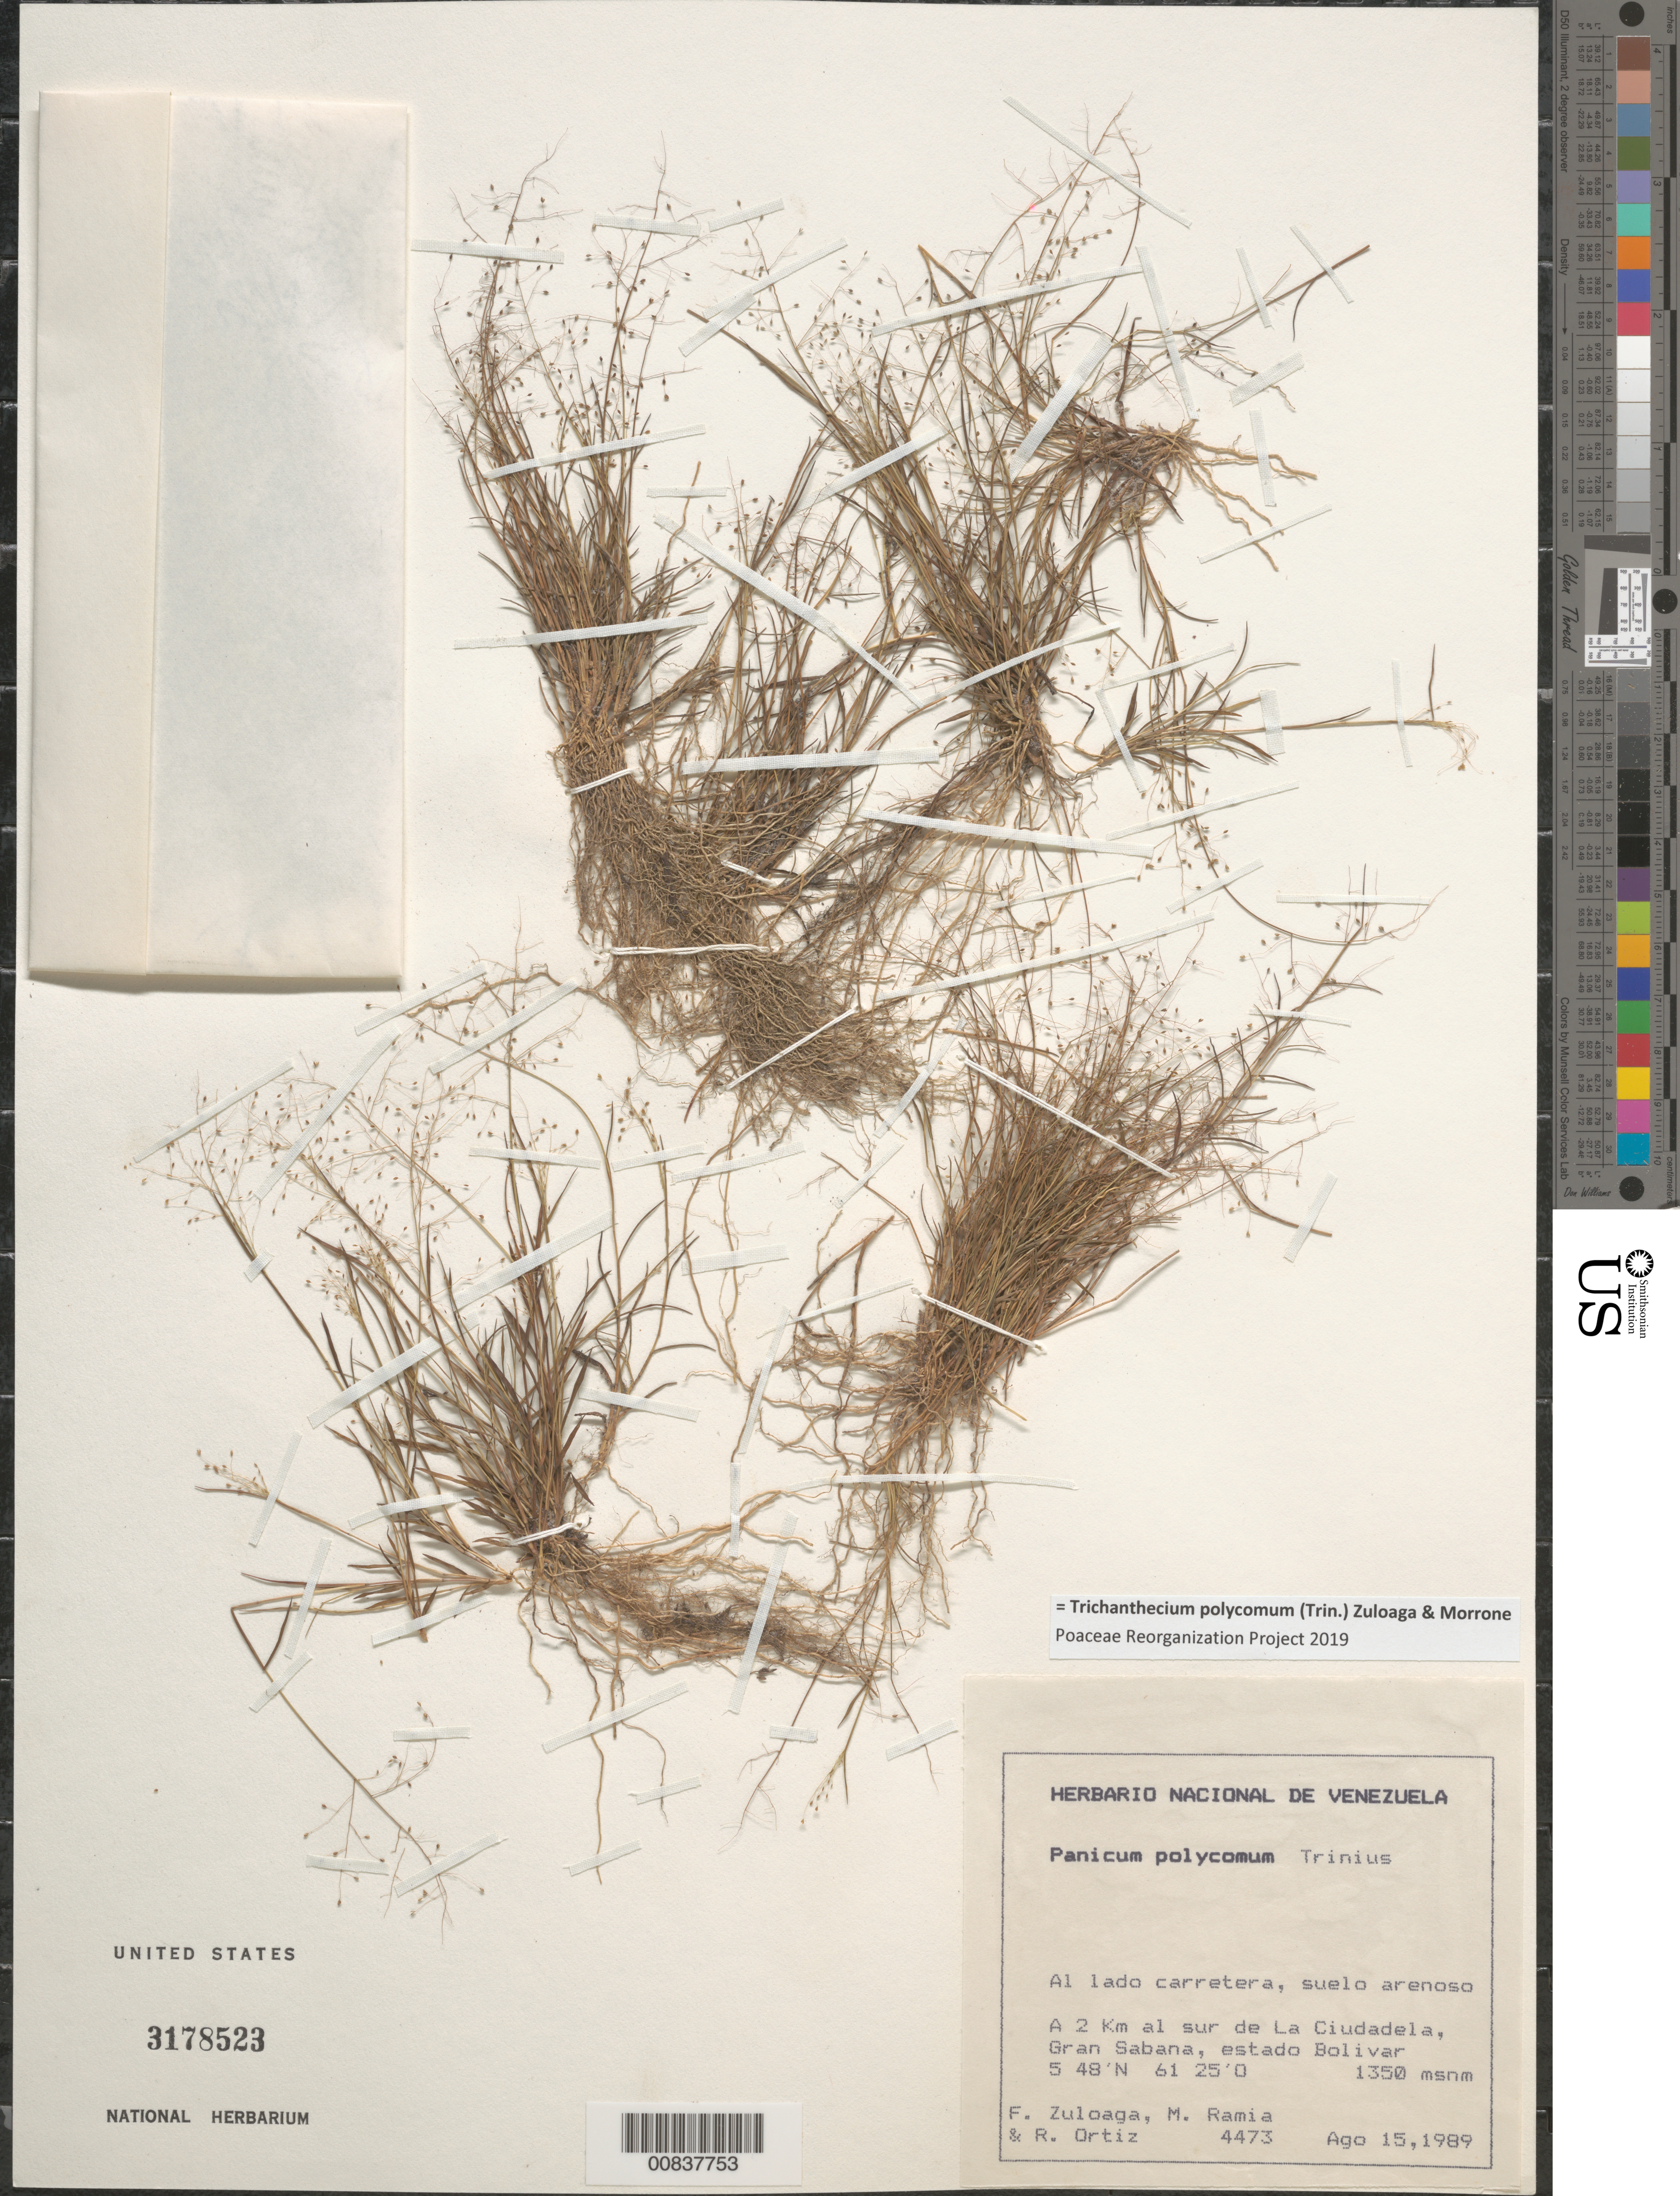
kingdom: Plantae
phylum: Tracheophyta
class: Liliopsida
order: Poales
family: Poaceae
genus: Trichanthecium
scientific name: Trichanthecium polycomum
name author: (Trin.) Zuloaga & Morrone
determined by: Poaceae Reorganization Project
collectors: F. O. Zuloaga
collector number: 4473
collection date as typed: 15-Aug-89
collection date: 1989-08-15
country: Venezuela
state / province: Bolívar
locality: Gran Sabana, 2 km S de La Ciudadela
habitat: Lado carretera, suelo arenoso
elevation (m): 1350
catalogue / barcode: US 3178523